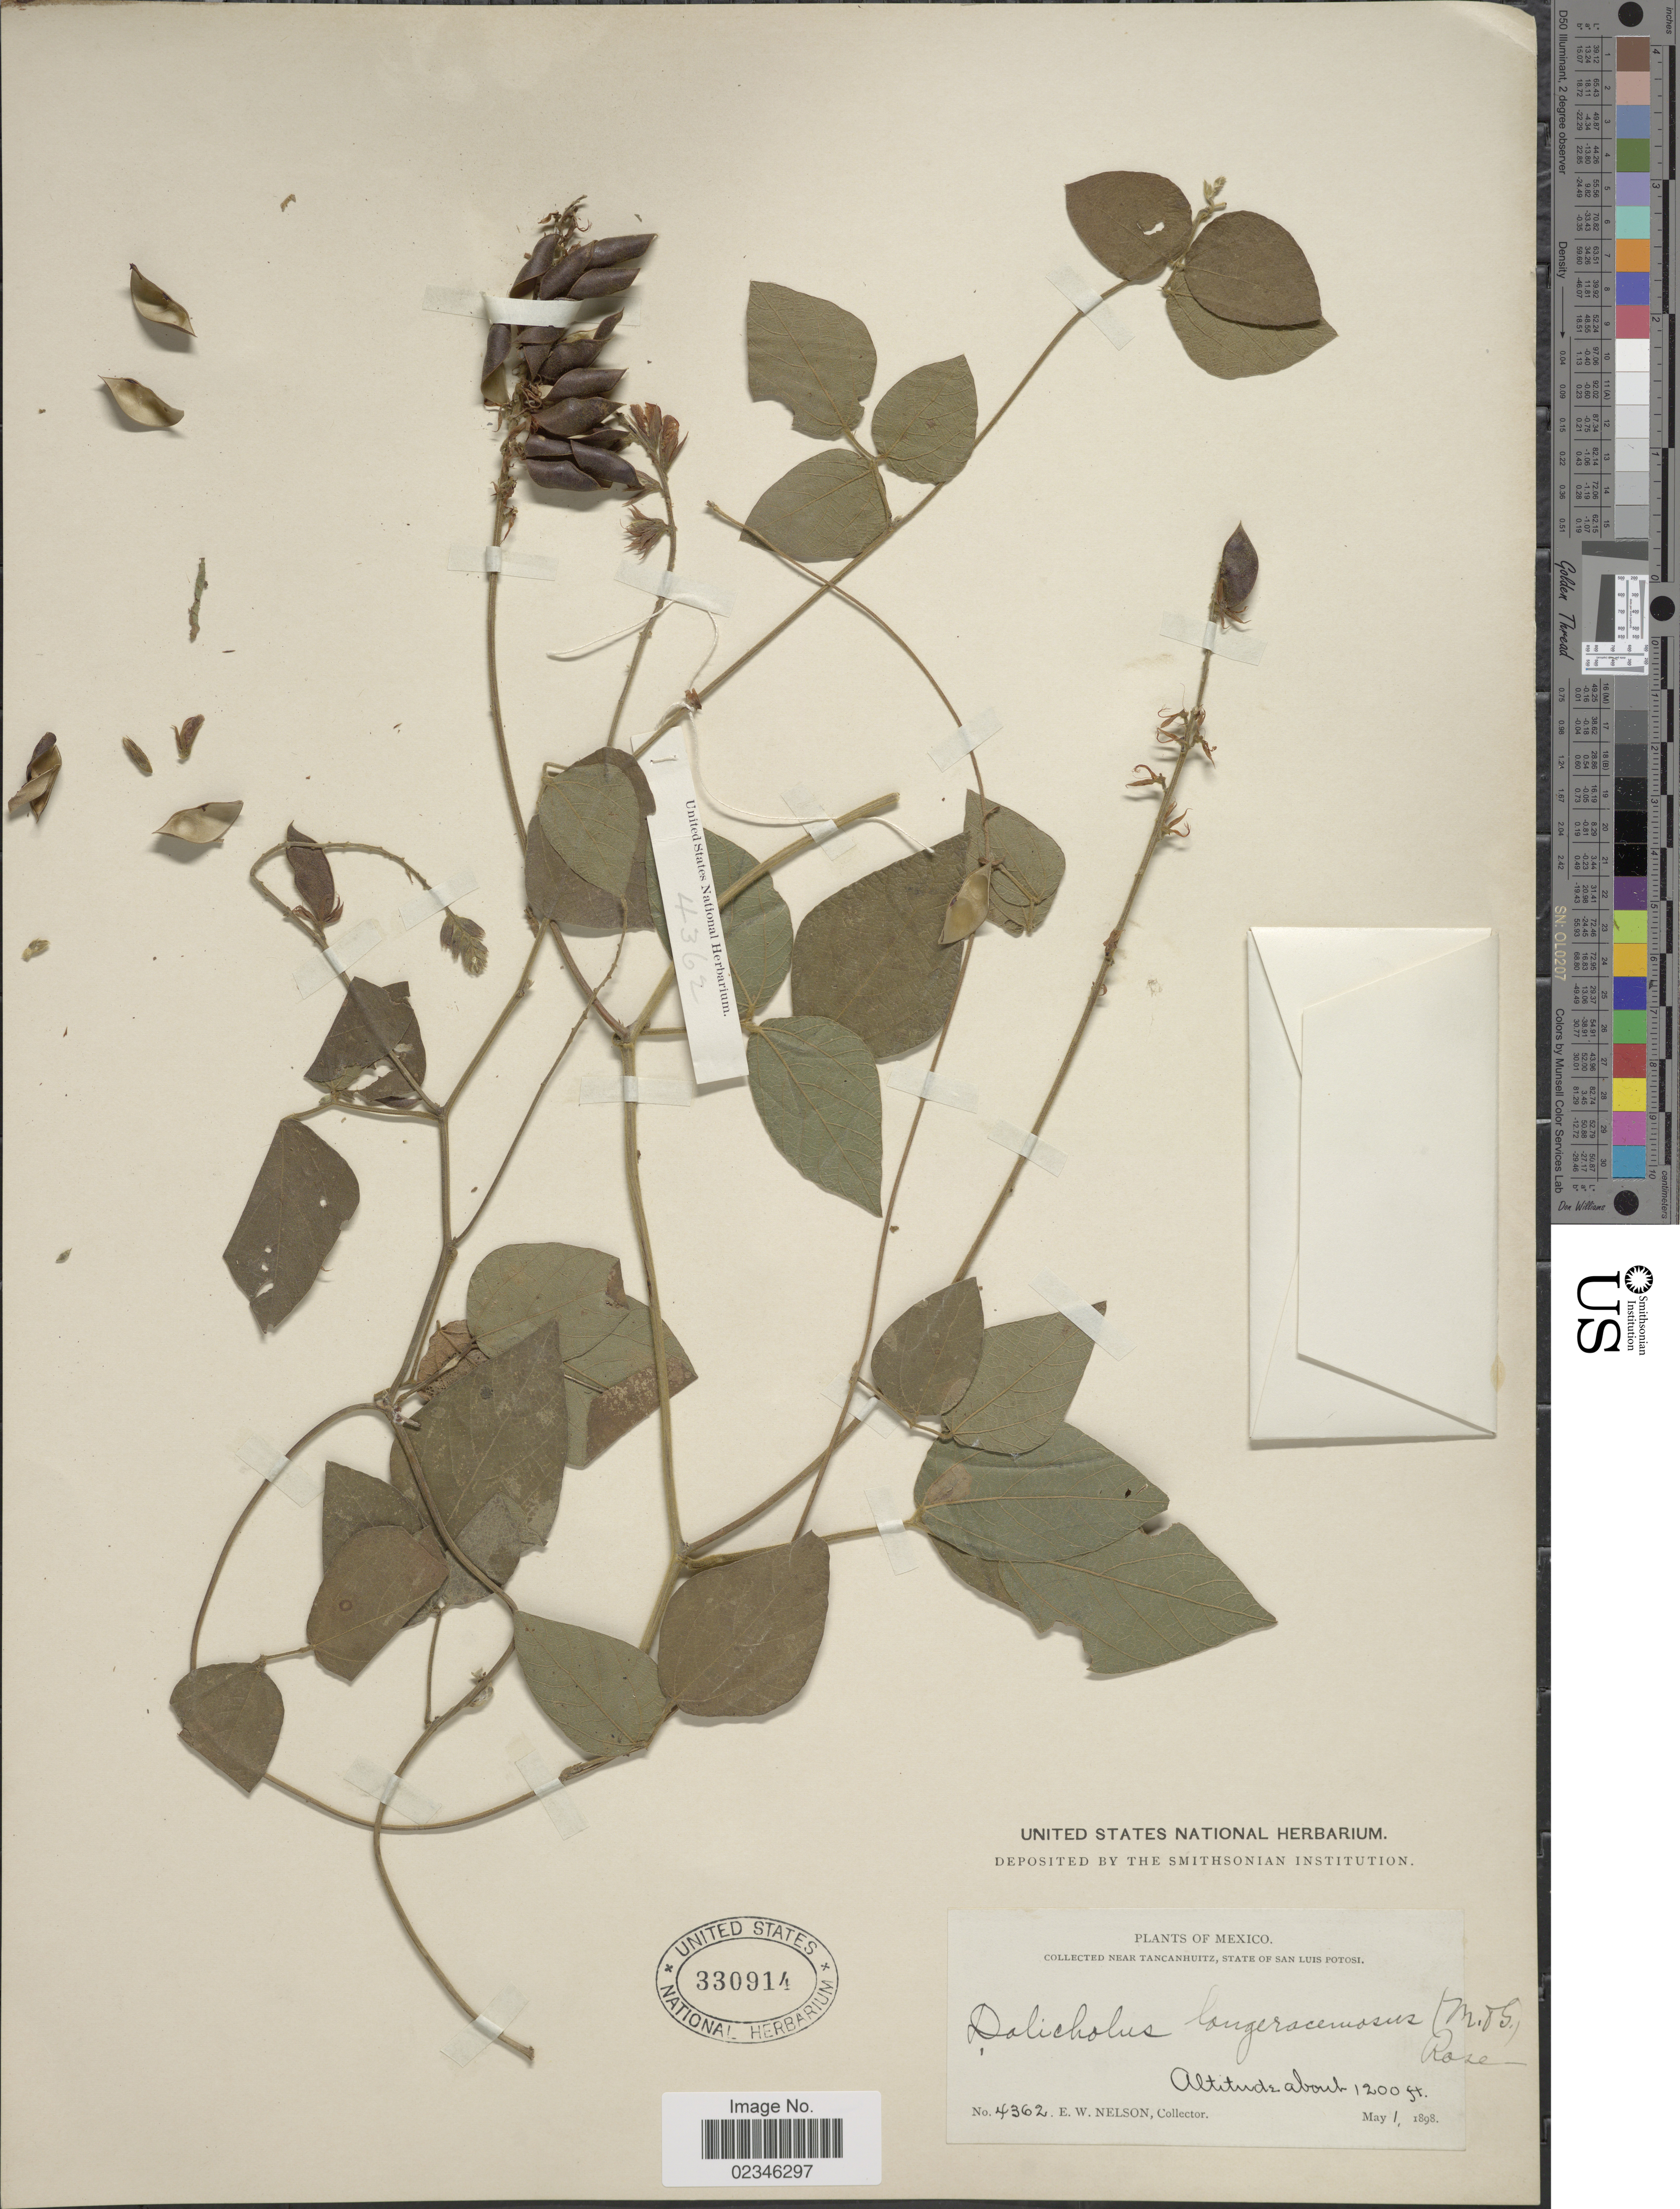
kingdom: Plantae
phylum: Tracheophyta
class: Magnoliopsida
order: Fabales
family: Fabaceae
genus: Rhynchosia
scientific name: Rhynchosia longeracemosa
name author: M. Martens & Galeotti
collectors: E. W. Nelson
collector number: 4362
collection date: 1898-05-01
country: Mexico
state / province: San Luis Potosí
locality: Near Tancanhuitz, State of San Luis Potosi.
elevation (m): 366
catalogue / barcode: US 330914